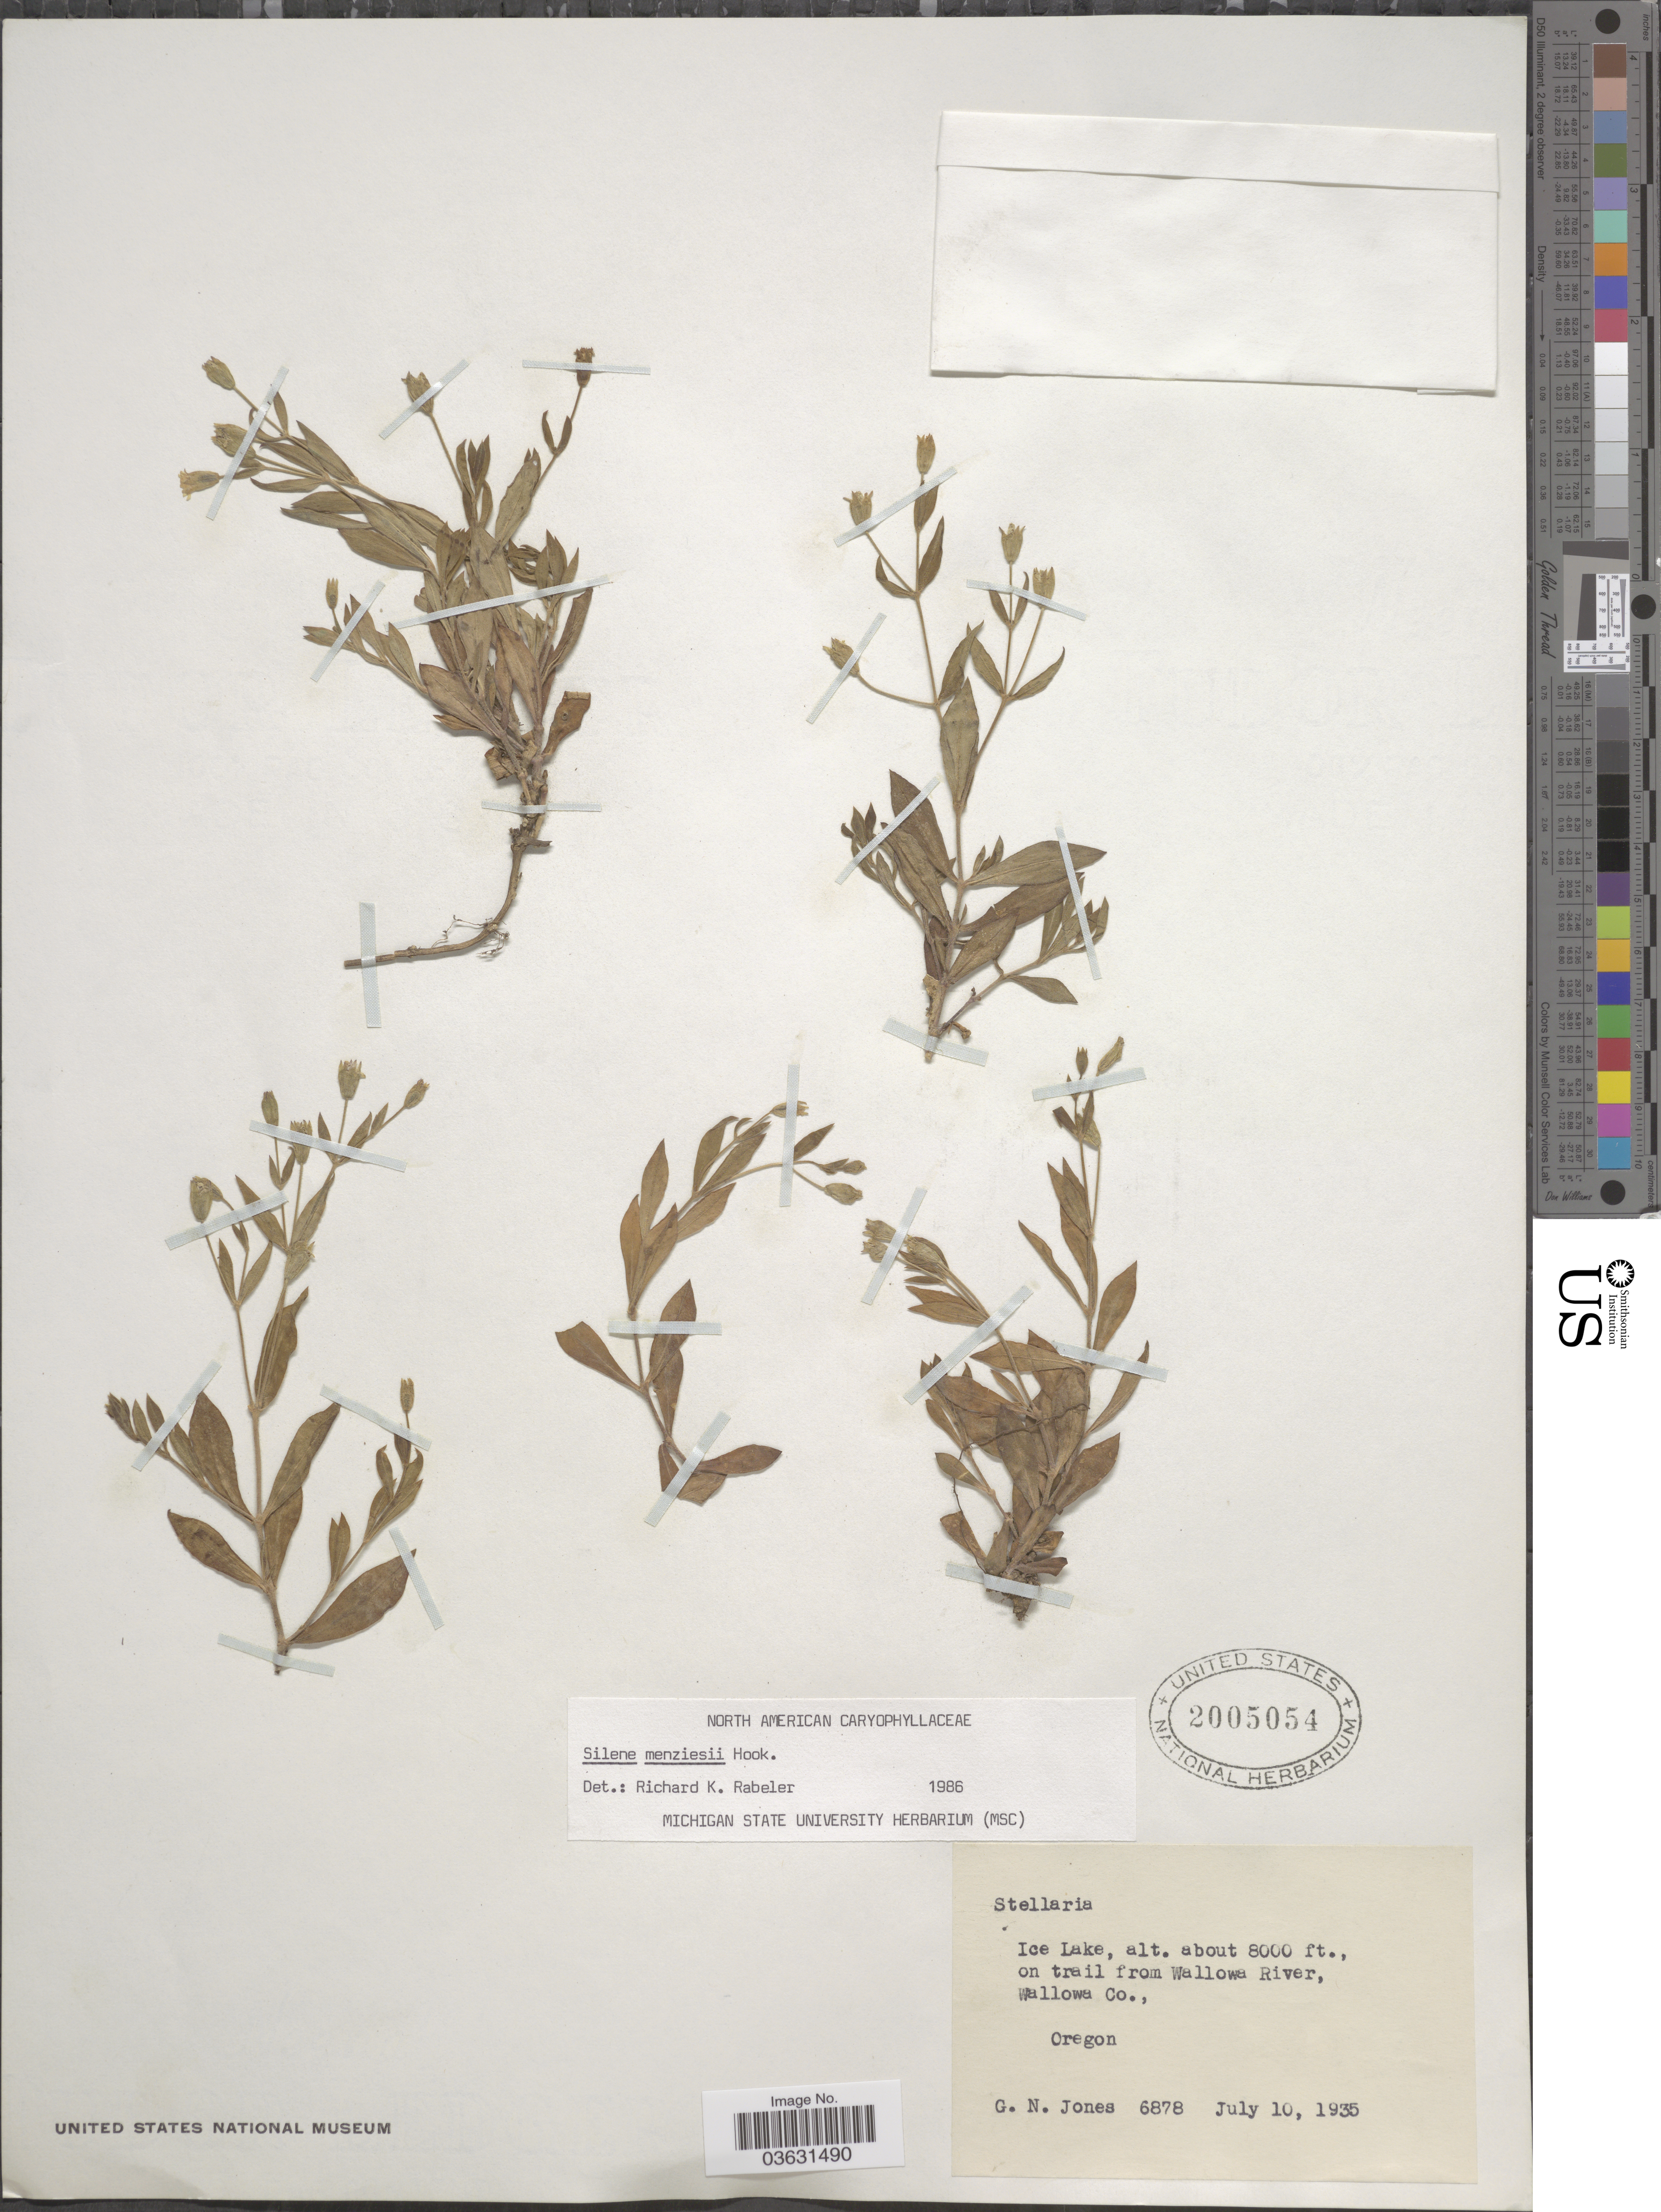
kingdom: Plantae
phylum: Tracheophyta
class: Magnoliopsida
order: Caryophyllales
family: Caryophyllaceae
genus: Silene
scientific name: Silene menziesii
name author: Hook.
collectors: G. N. Jones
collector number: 6878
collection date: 1935-07-10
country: United States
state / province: Oregon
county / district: Wallowa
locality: Ice Lake, on trail from Wallowa River, Wallowa Co.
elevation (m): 2438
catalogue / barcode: US 2005054